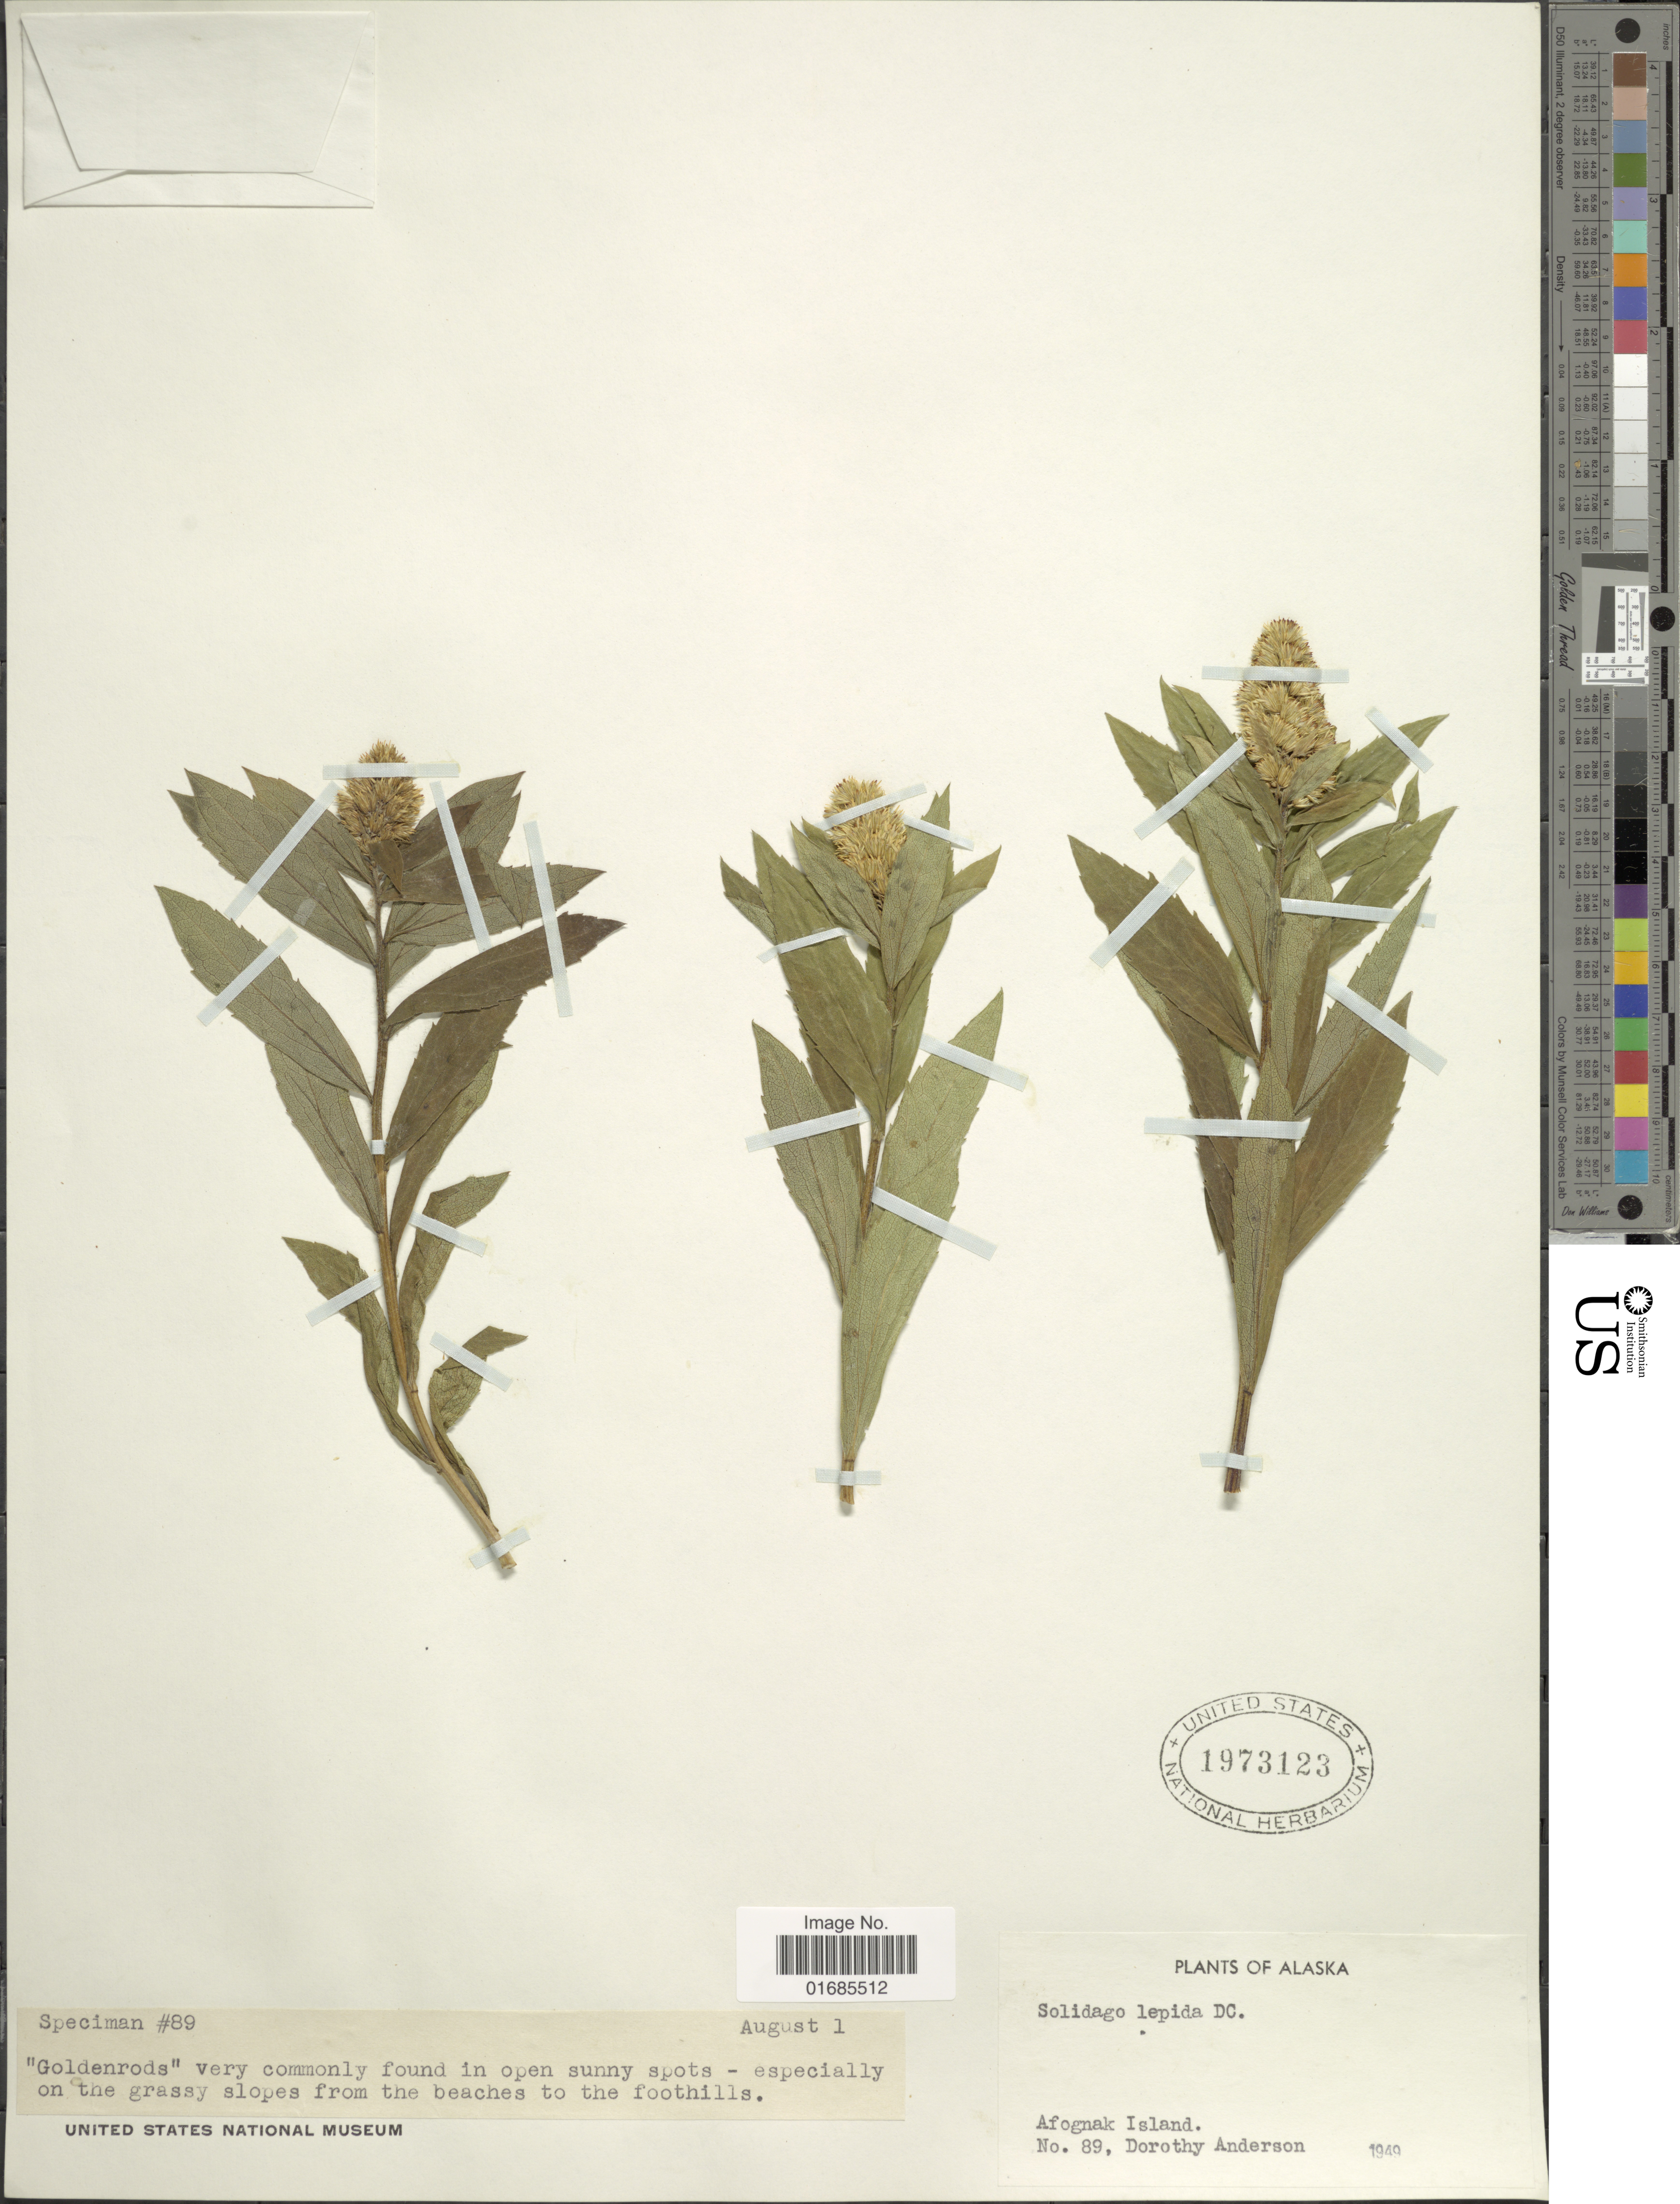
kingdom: Plantae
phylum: Tracheophyta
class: Magnoliopsida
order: Asterales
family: Asteraceae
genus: Solidago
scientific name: Solidago canadensis var. salebrosa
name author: (Piper) M.E. Jones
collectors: D. Anderson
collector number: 89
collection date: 1949-08-01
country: United States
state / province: Alaska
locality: Afognak Island, Goldenrods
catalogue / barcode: US 1973123